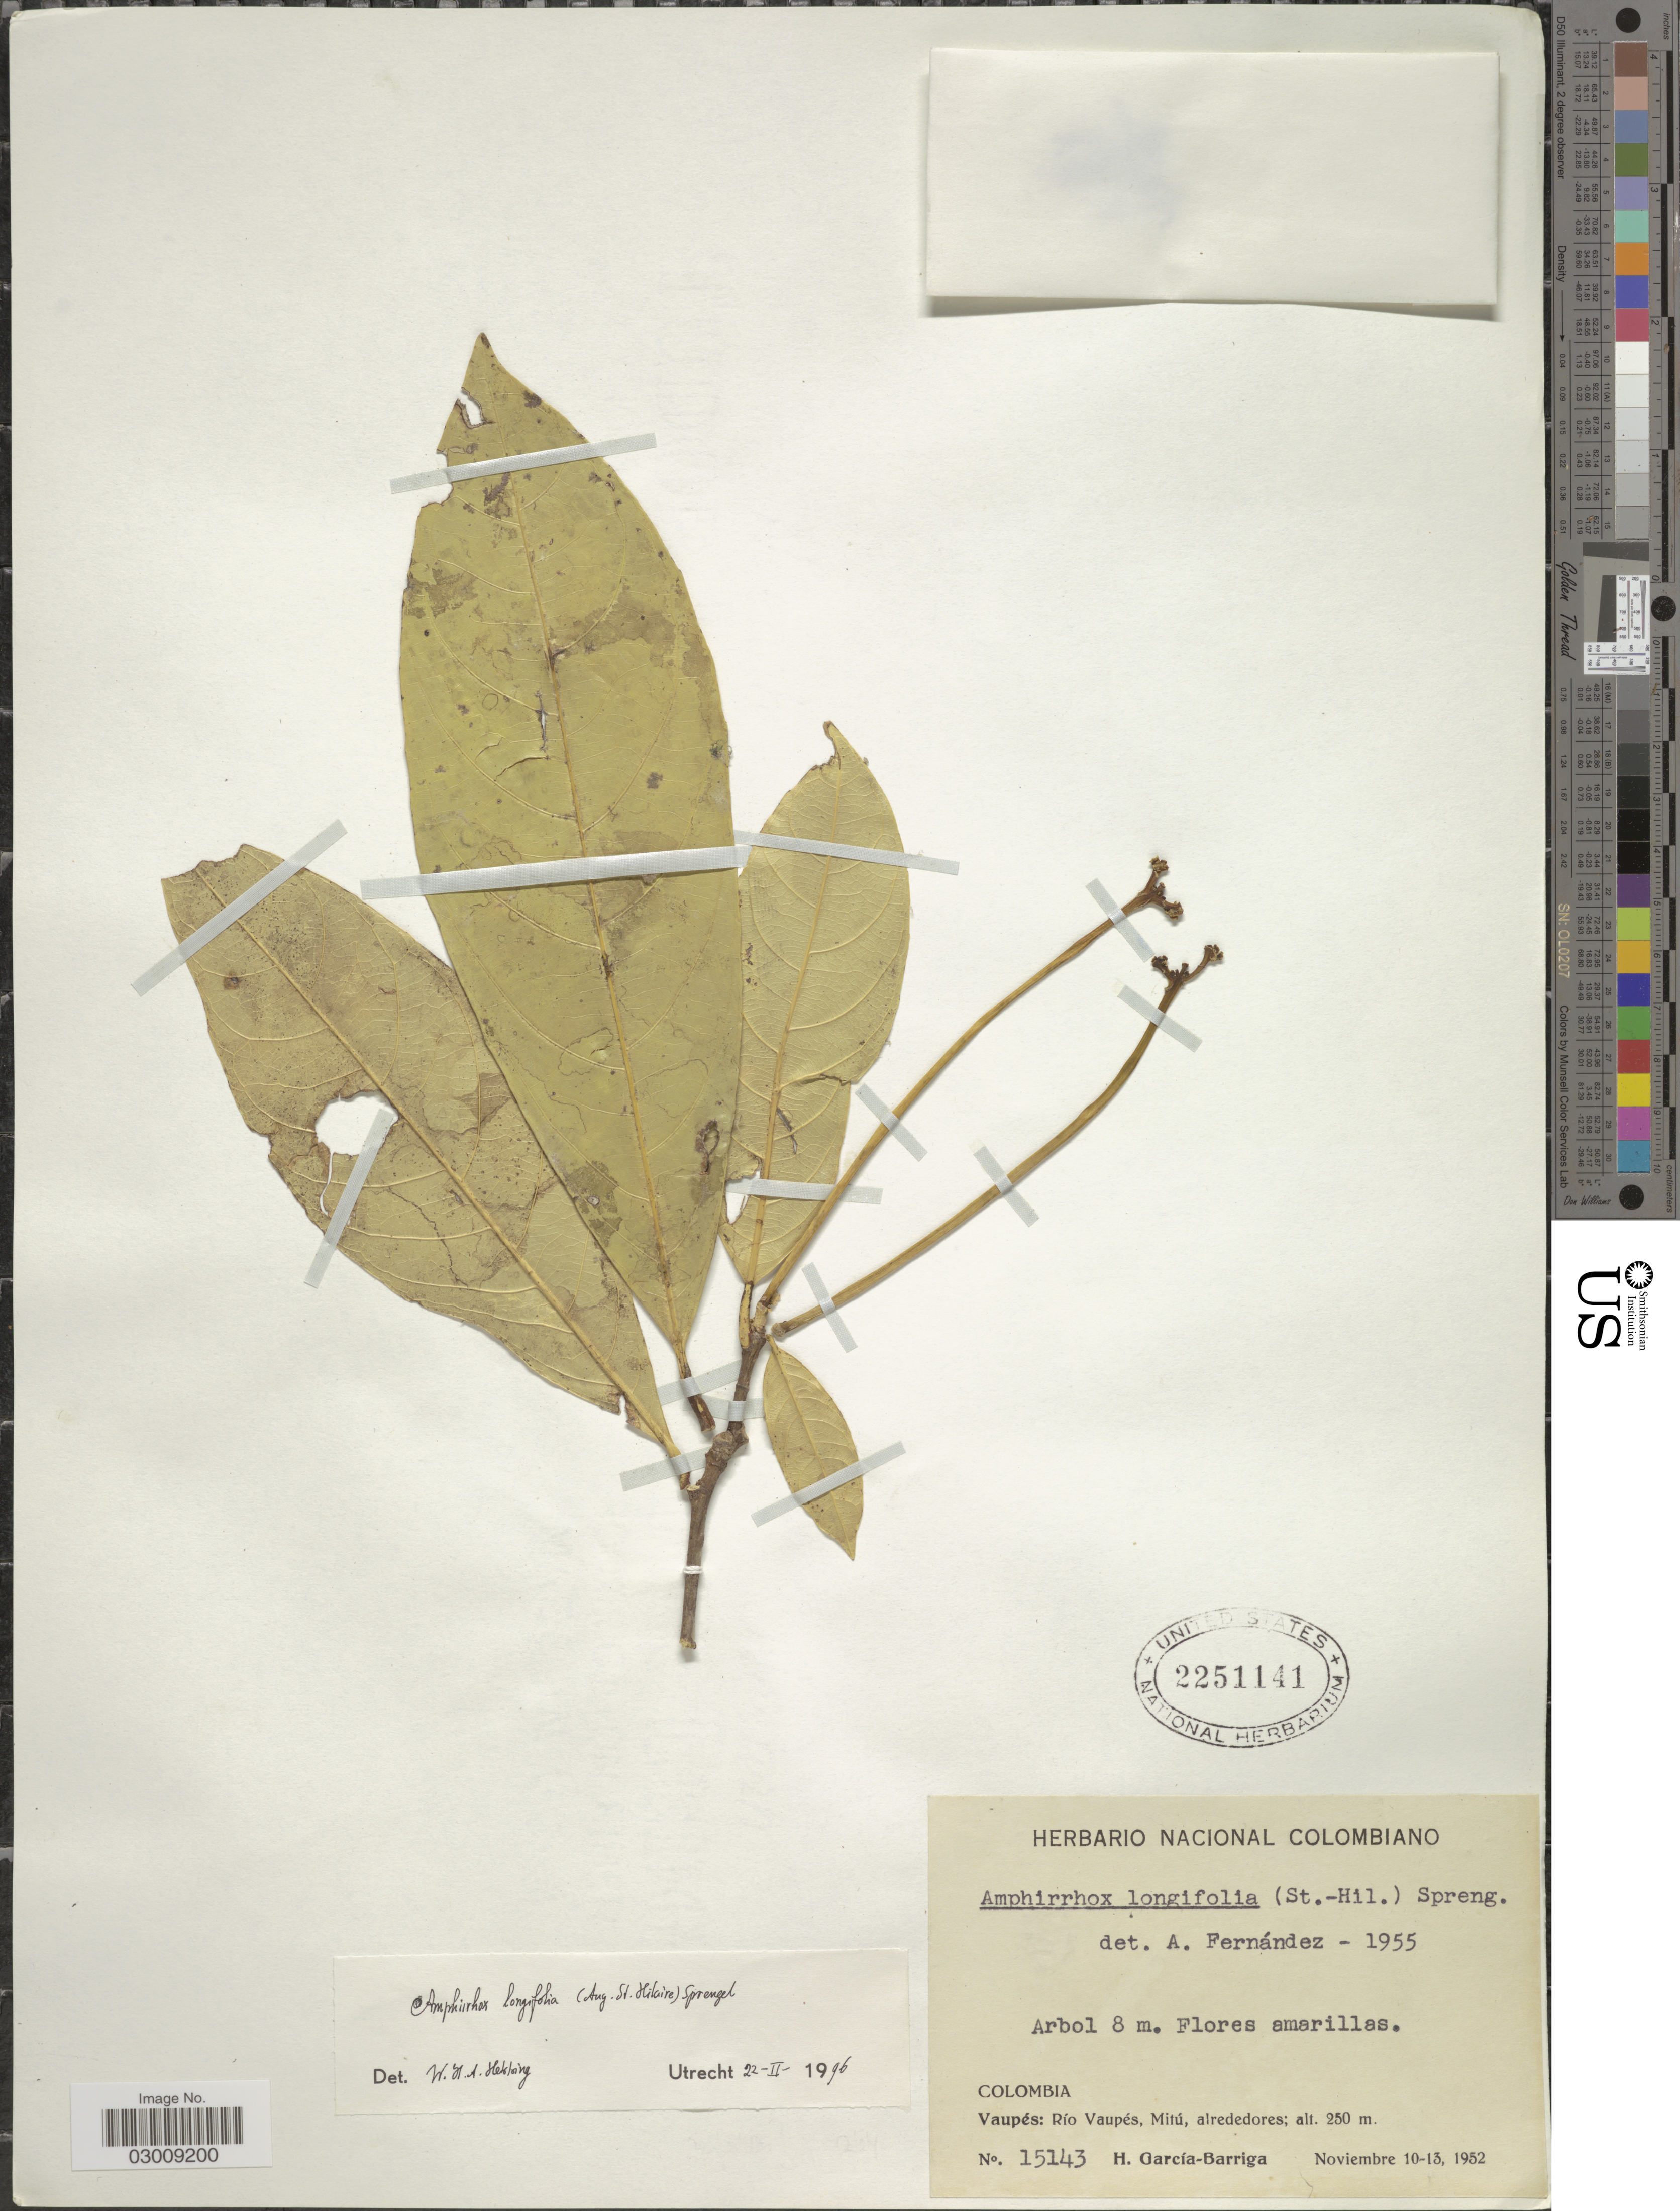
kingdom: Plantae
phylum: Tracheophyta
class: Magnoliopsida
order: Malpighiales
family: Violaceae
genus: Amphirrhox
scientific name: Amphirrhox longifolia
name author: (A. St.-Hil.) Spreng.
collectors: H. García Barriga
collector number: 15143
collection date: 1952-11-10/1952-11-13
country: Colombia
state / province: Vaupés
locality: Río Vaupés, Mitú, alrededores.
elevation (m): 250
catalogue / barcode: US 2251141